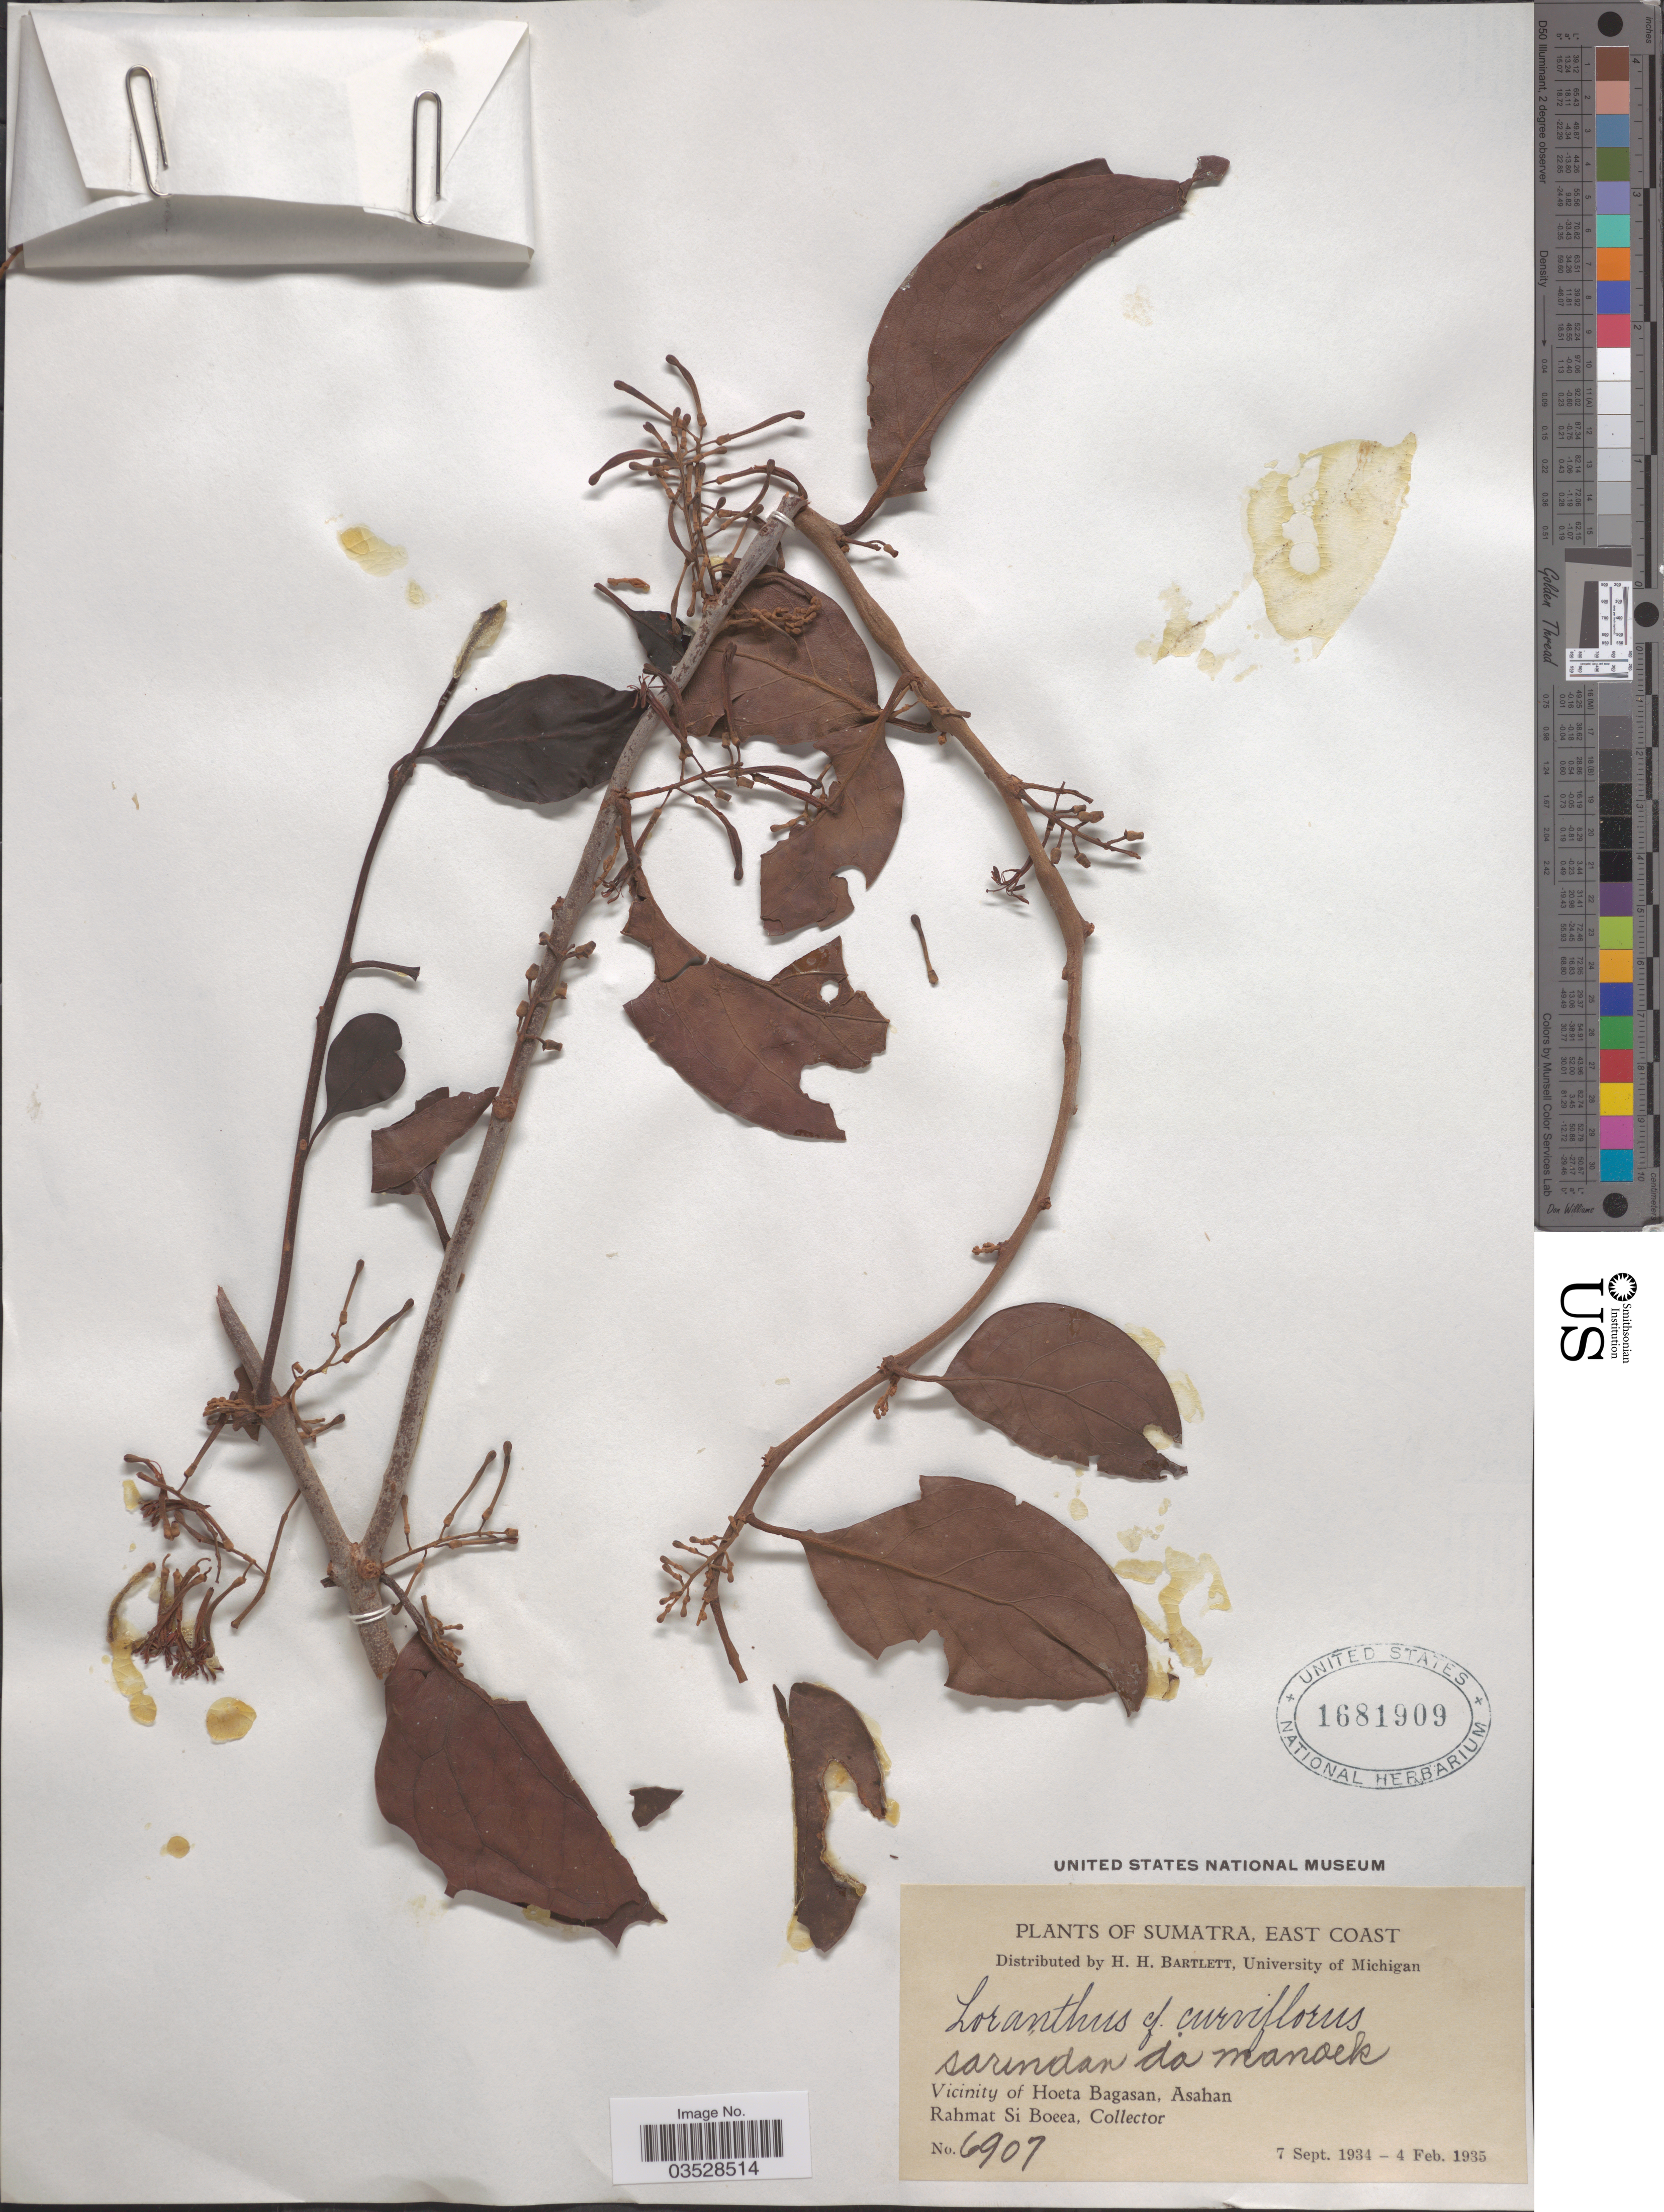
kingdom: Plantae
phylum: Tracheophyta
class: Magnoliopsida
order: Santalales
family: Loranthaceae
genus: Dendrophthoe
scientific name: Dendrophthoe sp.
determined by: Strong, Mark T., (BOT), Smithsonian Institution - National Museum of Natural History (UNITED STATES)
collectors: Rahmat Si Boeea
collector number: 6907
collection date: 1934-09-07/1935-02-04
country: Indonesia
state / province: Sumatra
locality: East Coast. Vicinity of Hoeta Bagasan, Asahan.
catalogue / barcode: US 1681909